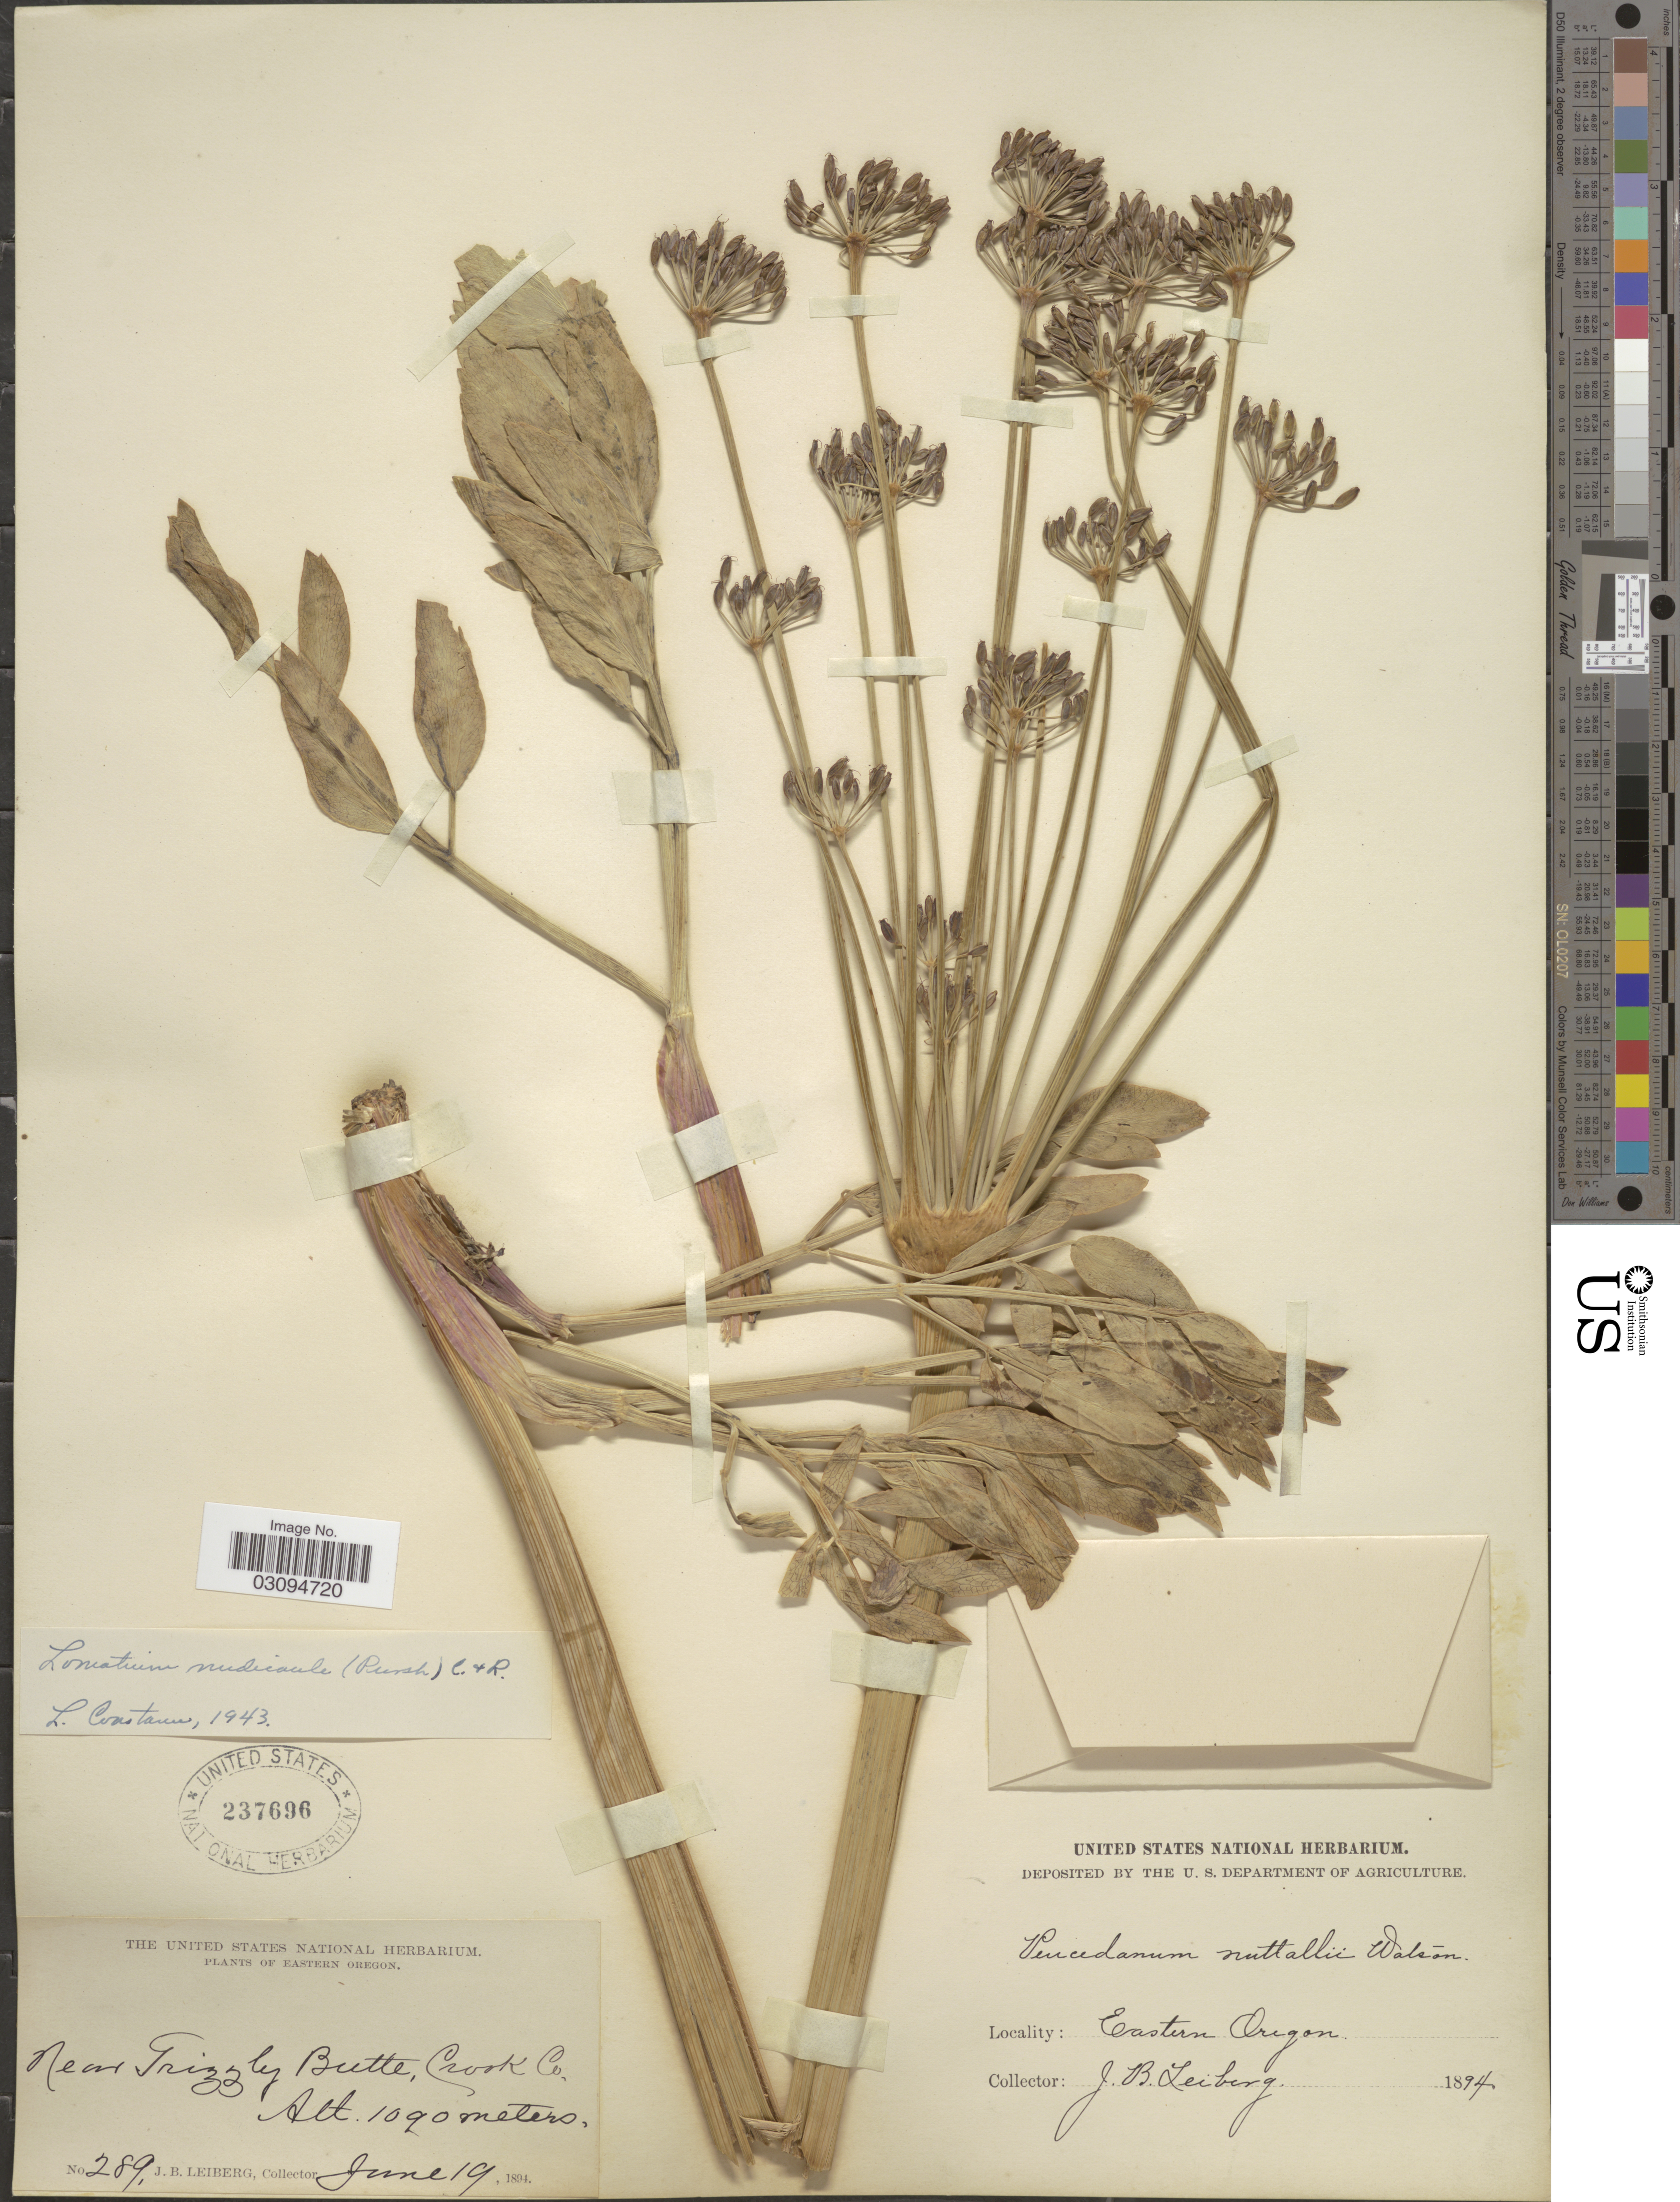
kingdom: Plantae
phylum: Tracheophyta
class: Magnoliopsida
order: Apiales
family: Apiaceae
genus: Lomatium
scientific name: Lomatium nudicaule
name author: (Pursh) J.M. Coult. & Rose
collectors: J. B. Leiberg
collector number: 289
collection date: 1894-06-19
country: United States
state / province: Oregon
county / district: Crook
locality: Eastern Oregon. Near Grizzly Butte, Crook Co.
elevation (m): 1090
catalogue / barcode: US 237696